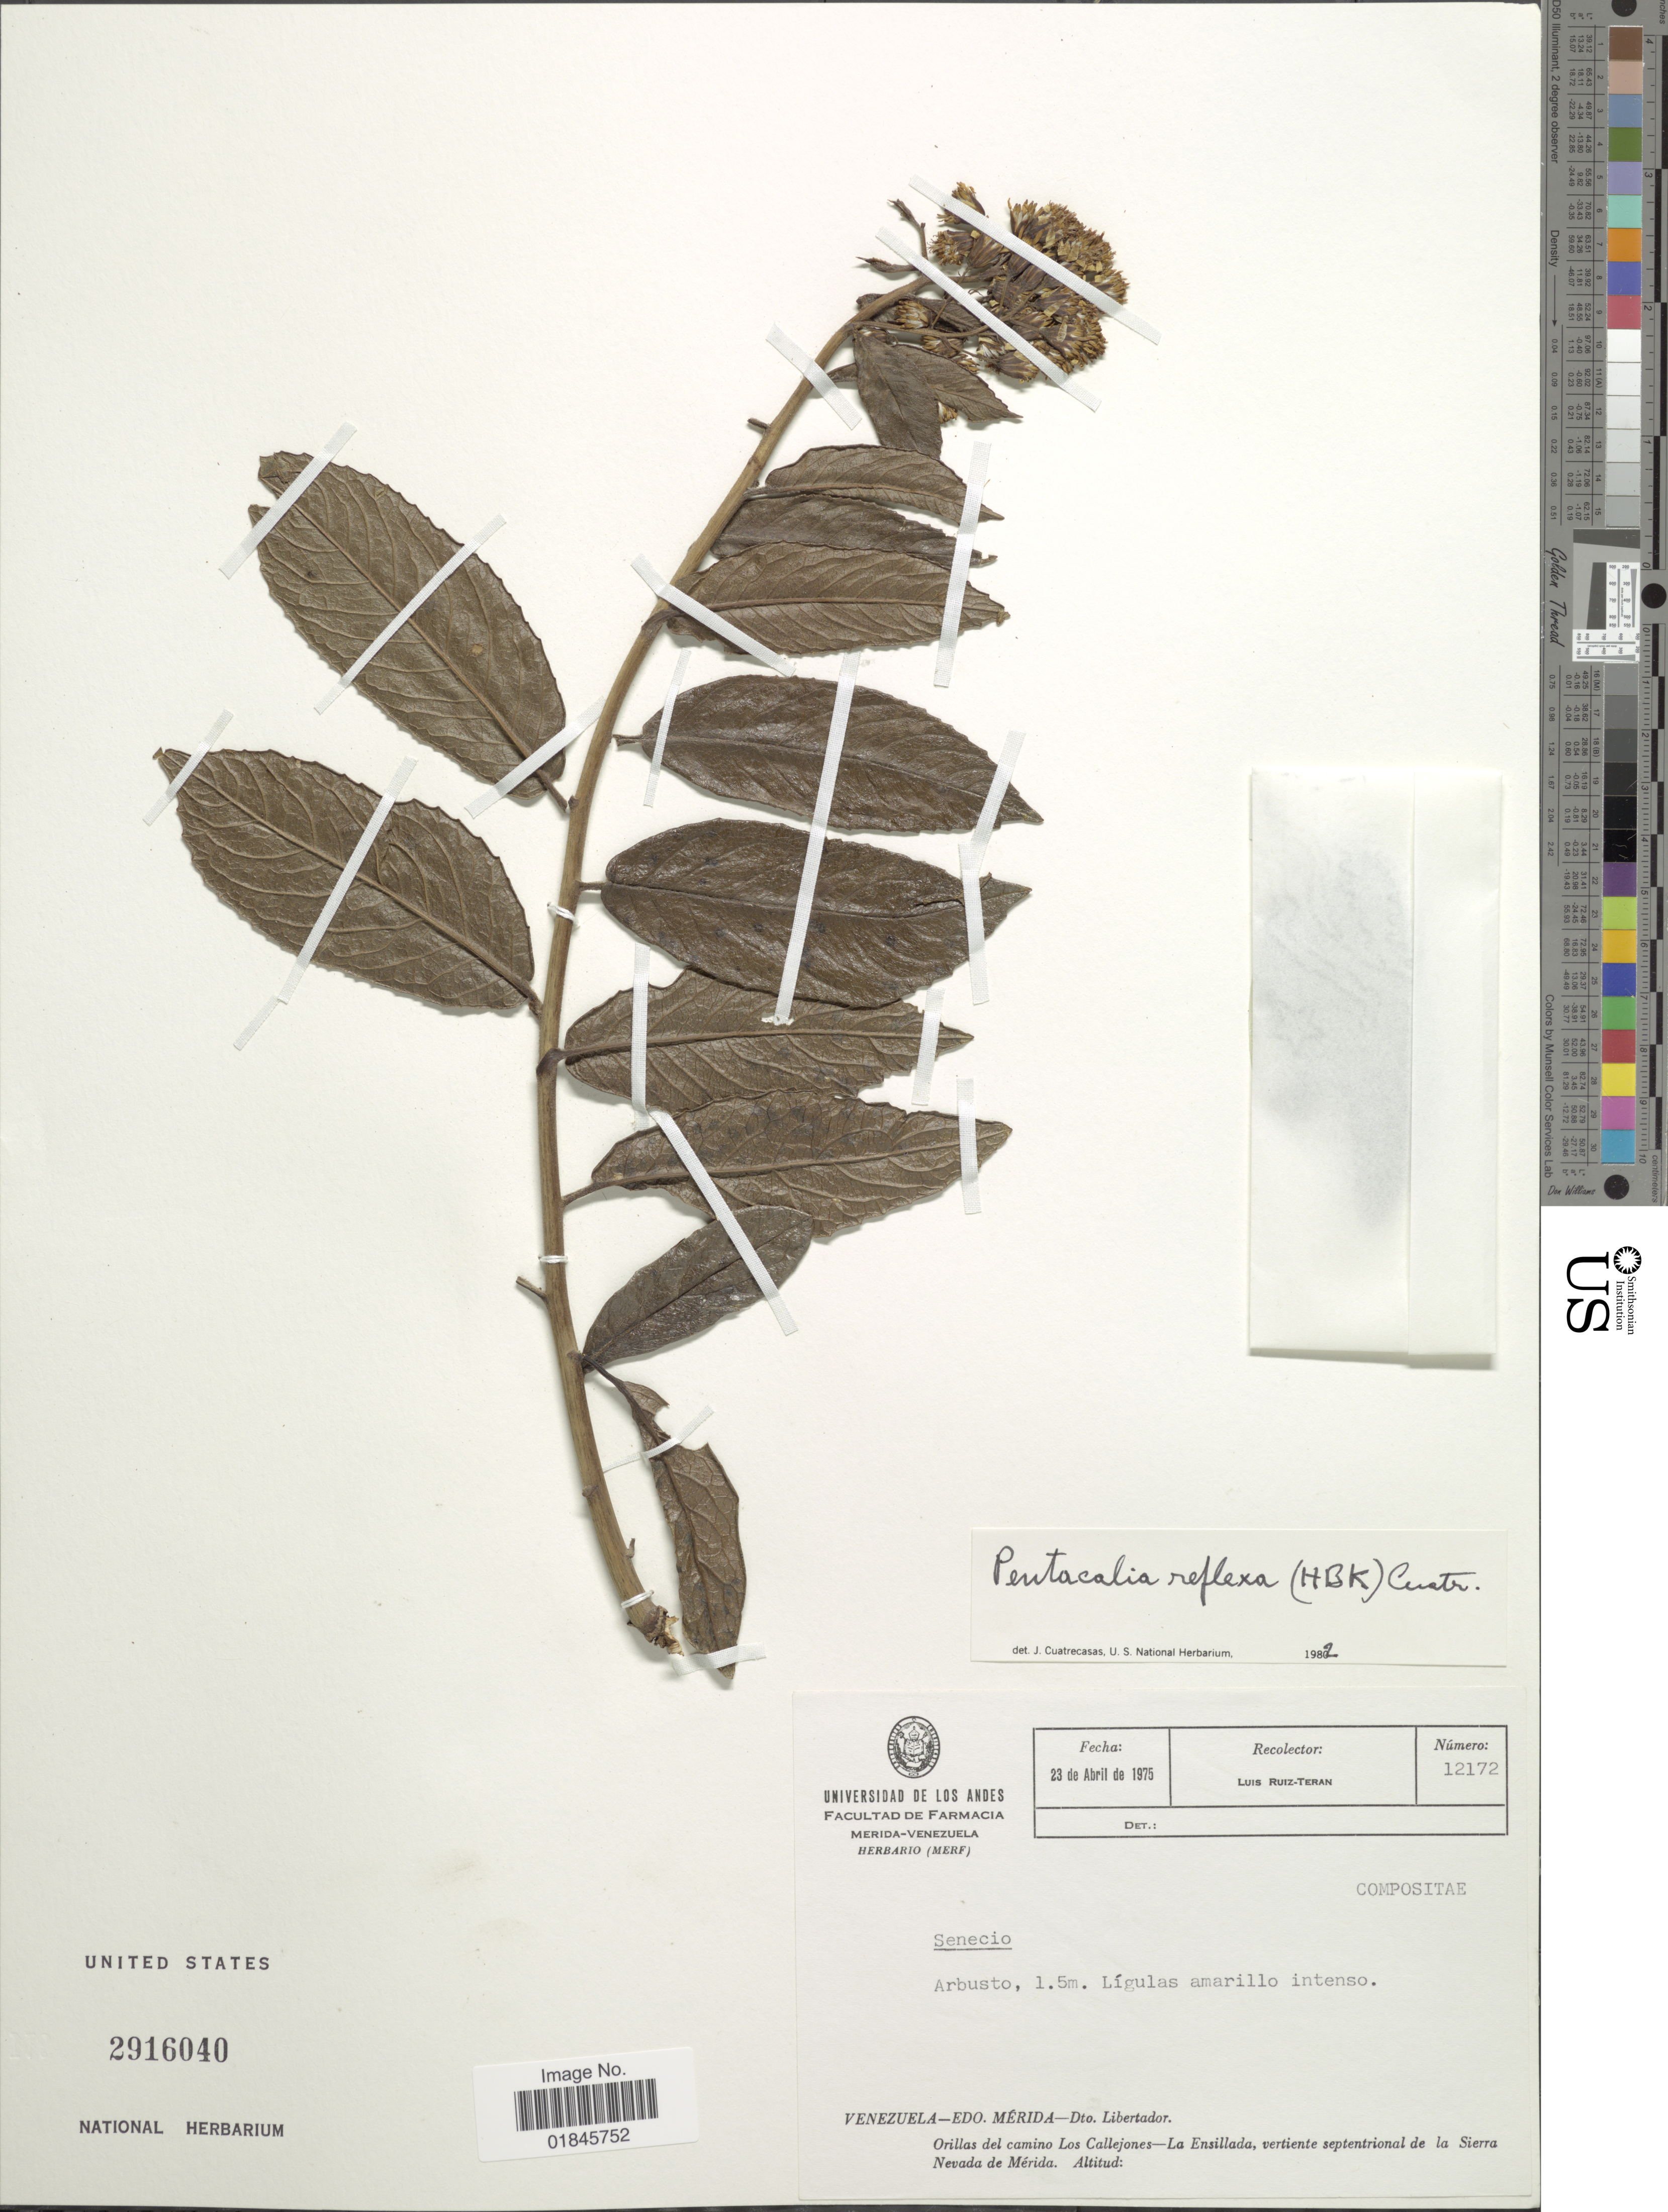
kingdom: Plantae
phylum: Tracheophyta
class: Magnoliopsida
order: Asterales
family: Asteraceae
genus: Pentacalia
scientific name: Pentacalia reflexa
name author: (Kunth) Cuatrec.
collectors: L. E. Ruíz-Terán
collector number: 12172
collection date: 1975-04-23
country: Venezuela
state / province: Mérida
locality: Venezuela - Edo. Mérida - Dto. Libertador. Orillas del camino Los Callejones - La Ensillado, vertiente septentrional de la Sierra Nevada de Mérida.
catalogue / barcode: US 2916040